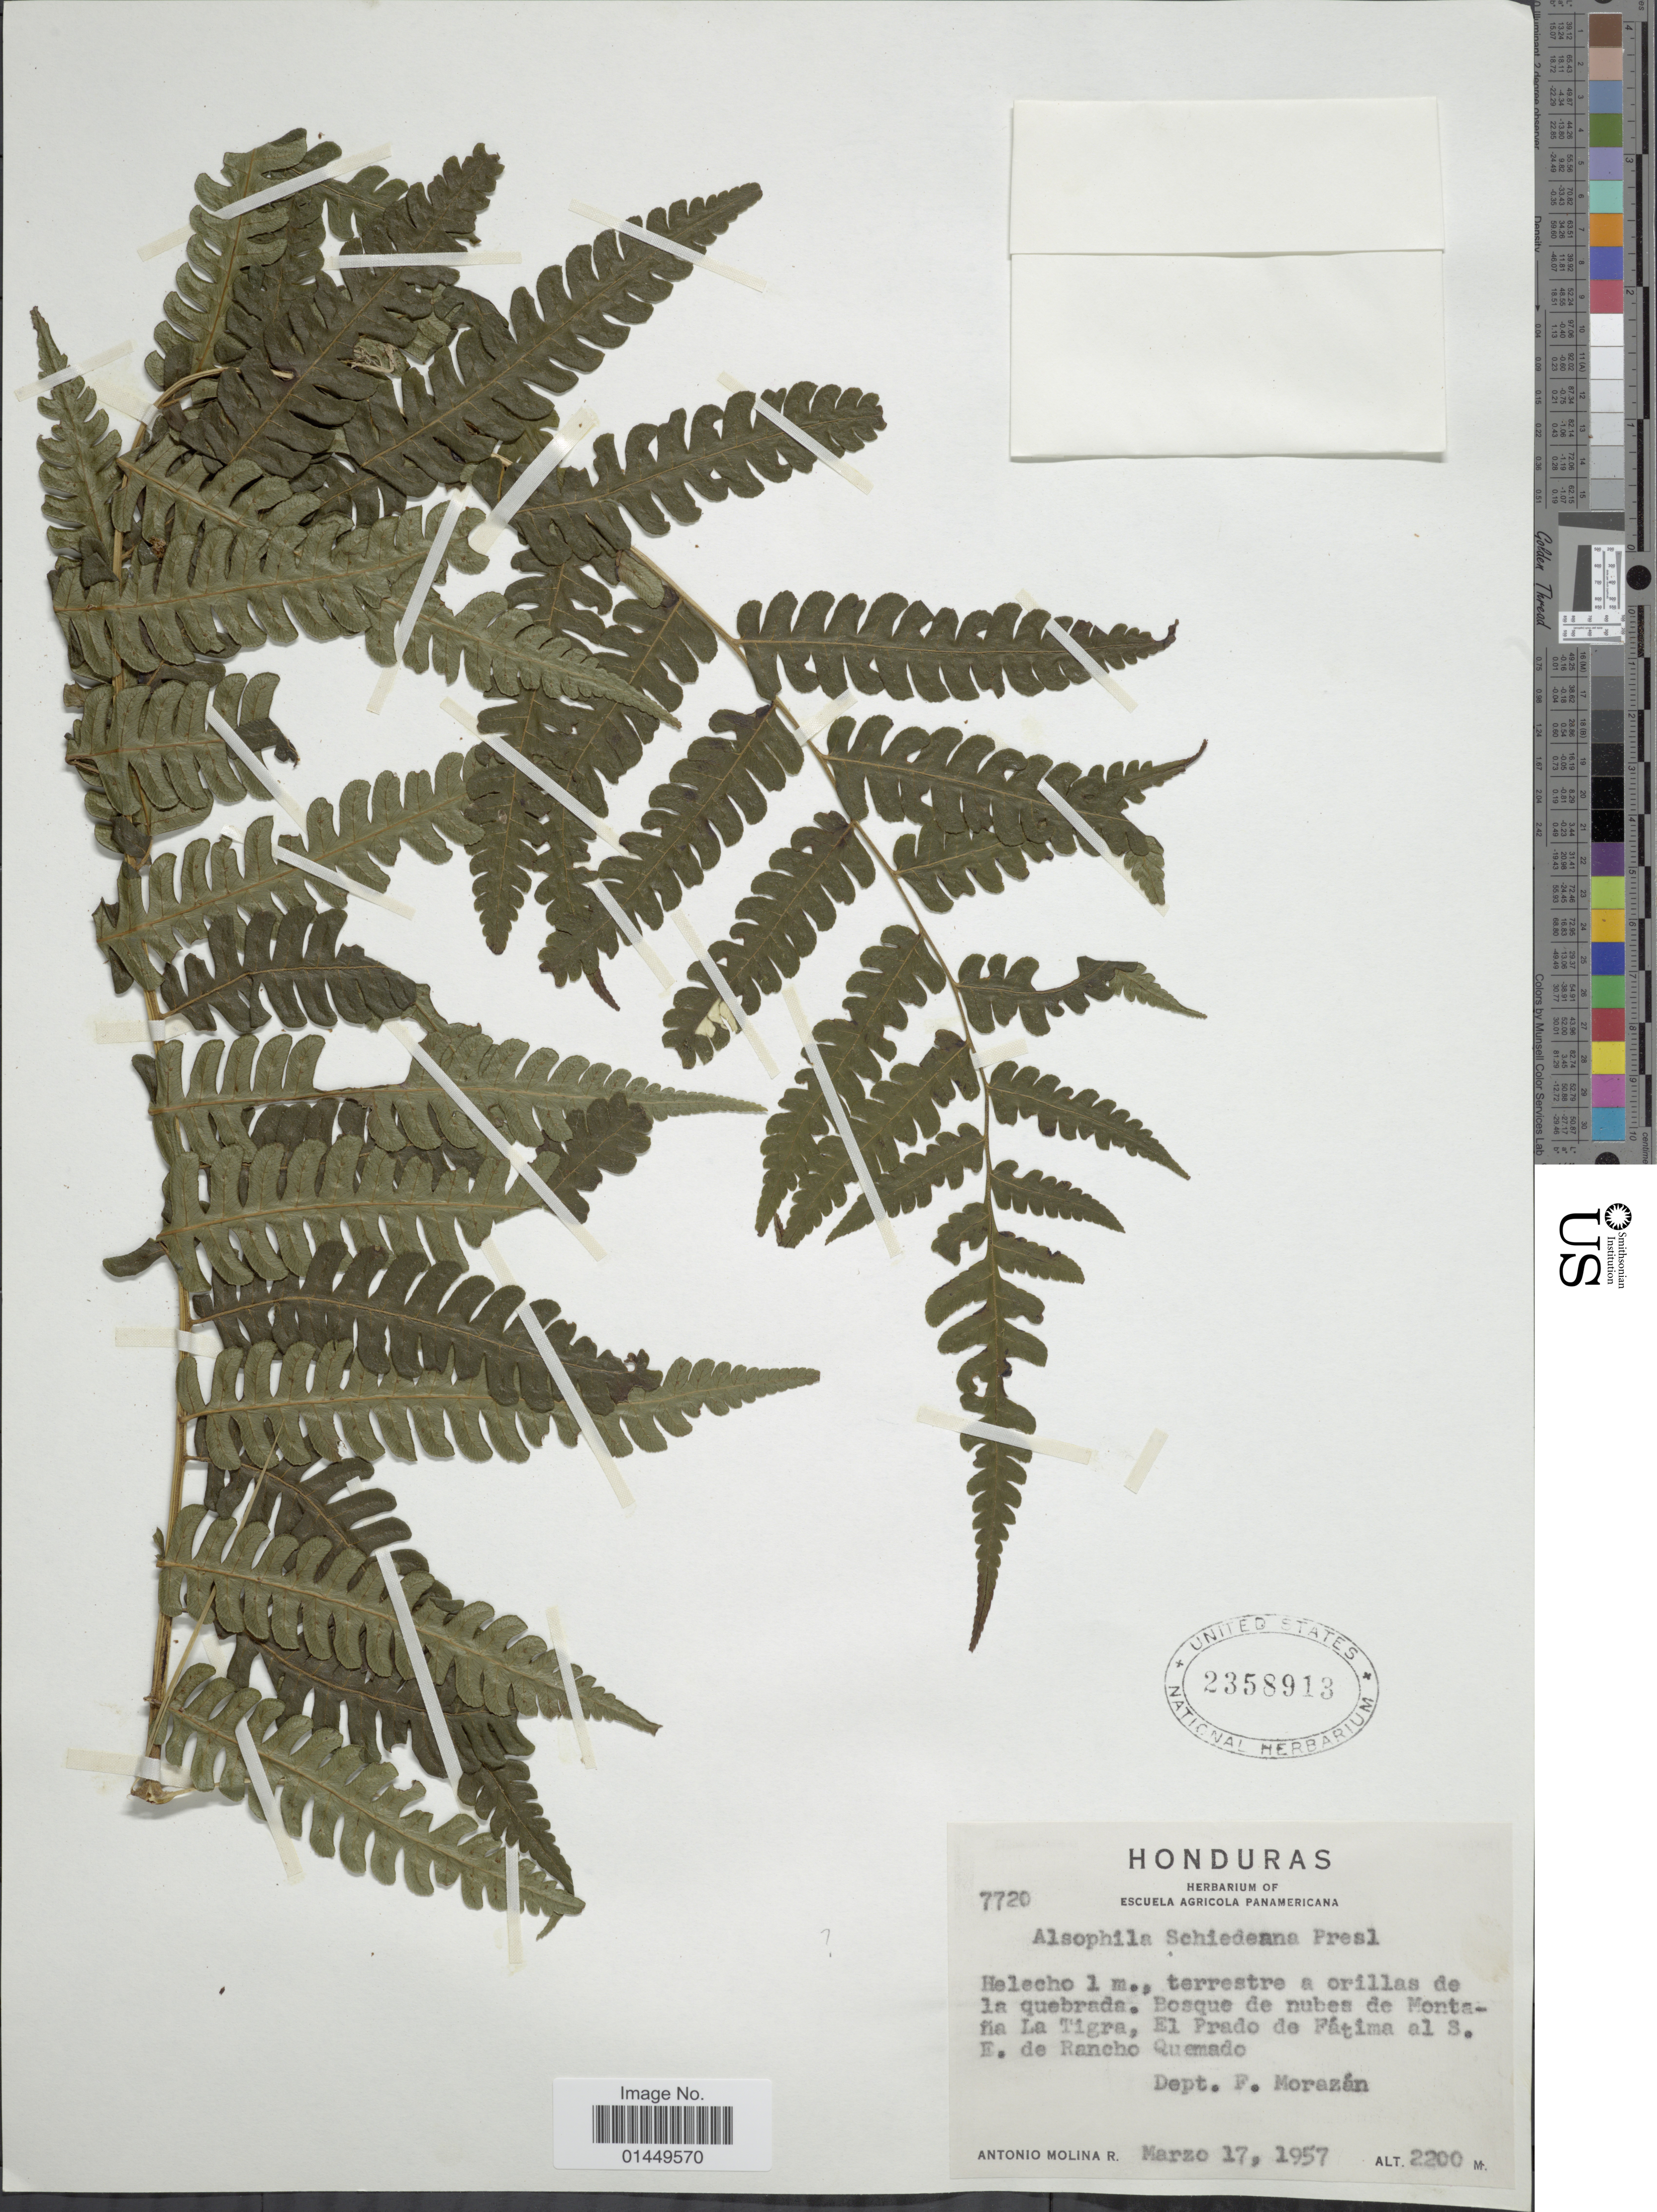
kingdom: Plantae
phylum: Tracheophyta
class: Polypodiopsida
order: Cyatheales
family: Cyatheaceae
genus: Cyathea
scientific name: Cyathea schiedeana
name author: (C. Presl) Domin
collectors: A. Molina R.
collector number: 7720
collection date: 1957-03-17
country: Honduras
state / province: Fco. Morazán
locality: Terreste a orillas de la quebrada, Bosque de nubes de Montana La Tigra, El Pardo de Fatima al S., E. de Rancho Quemado, Dept. F. Morazan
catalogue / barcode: US 2358913